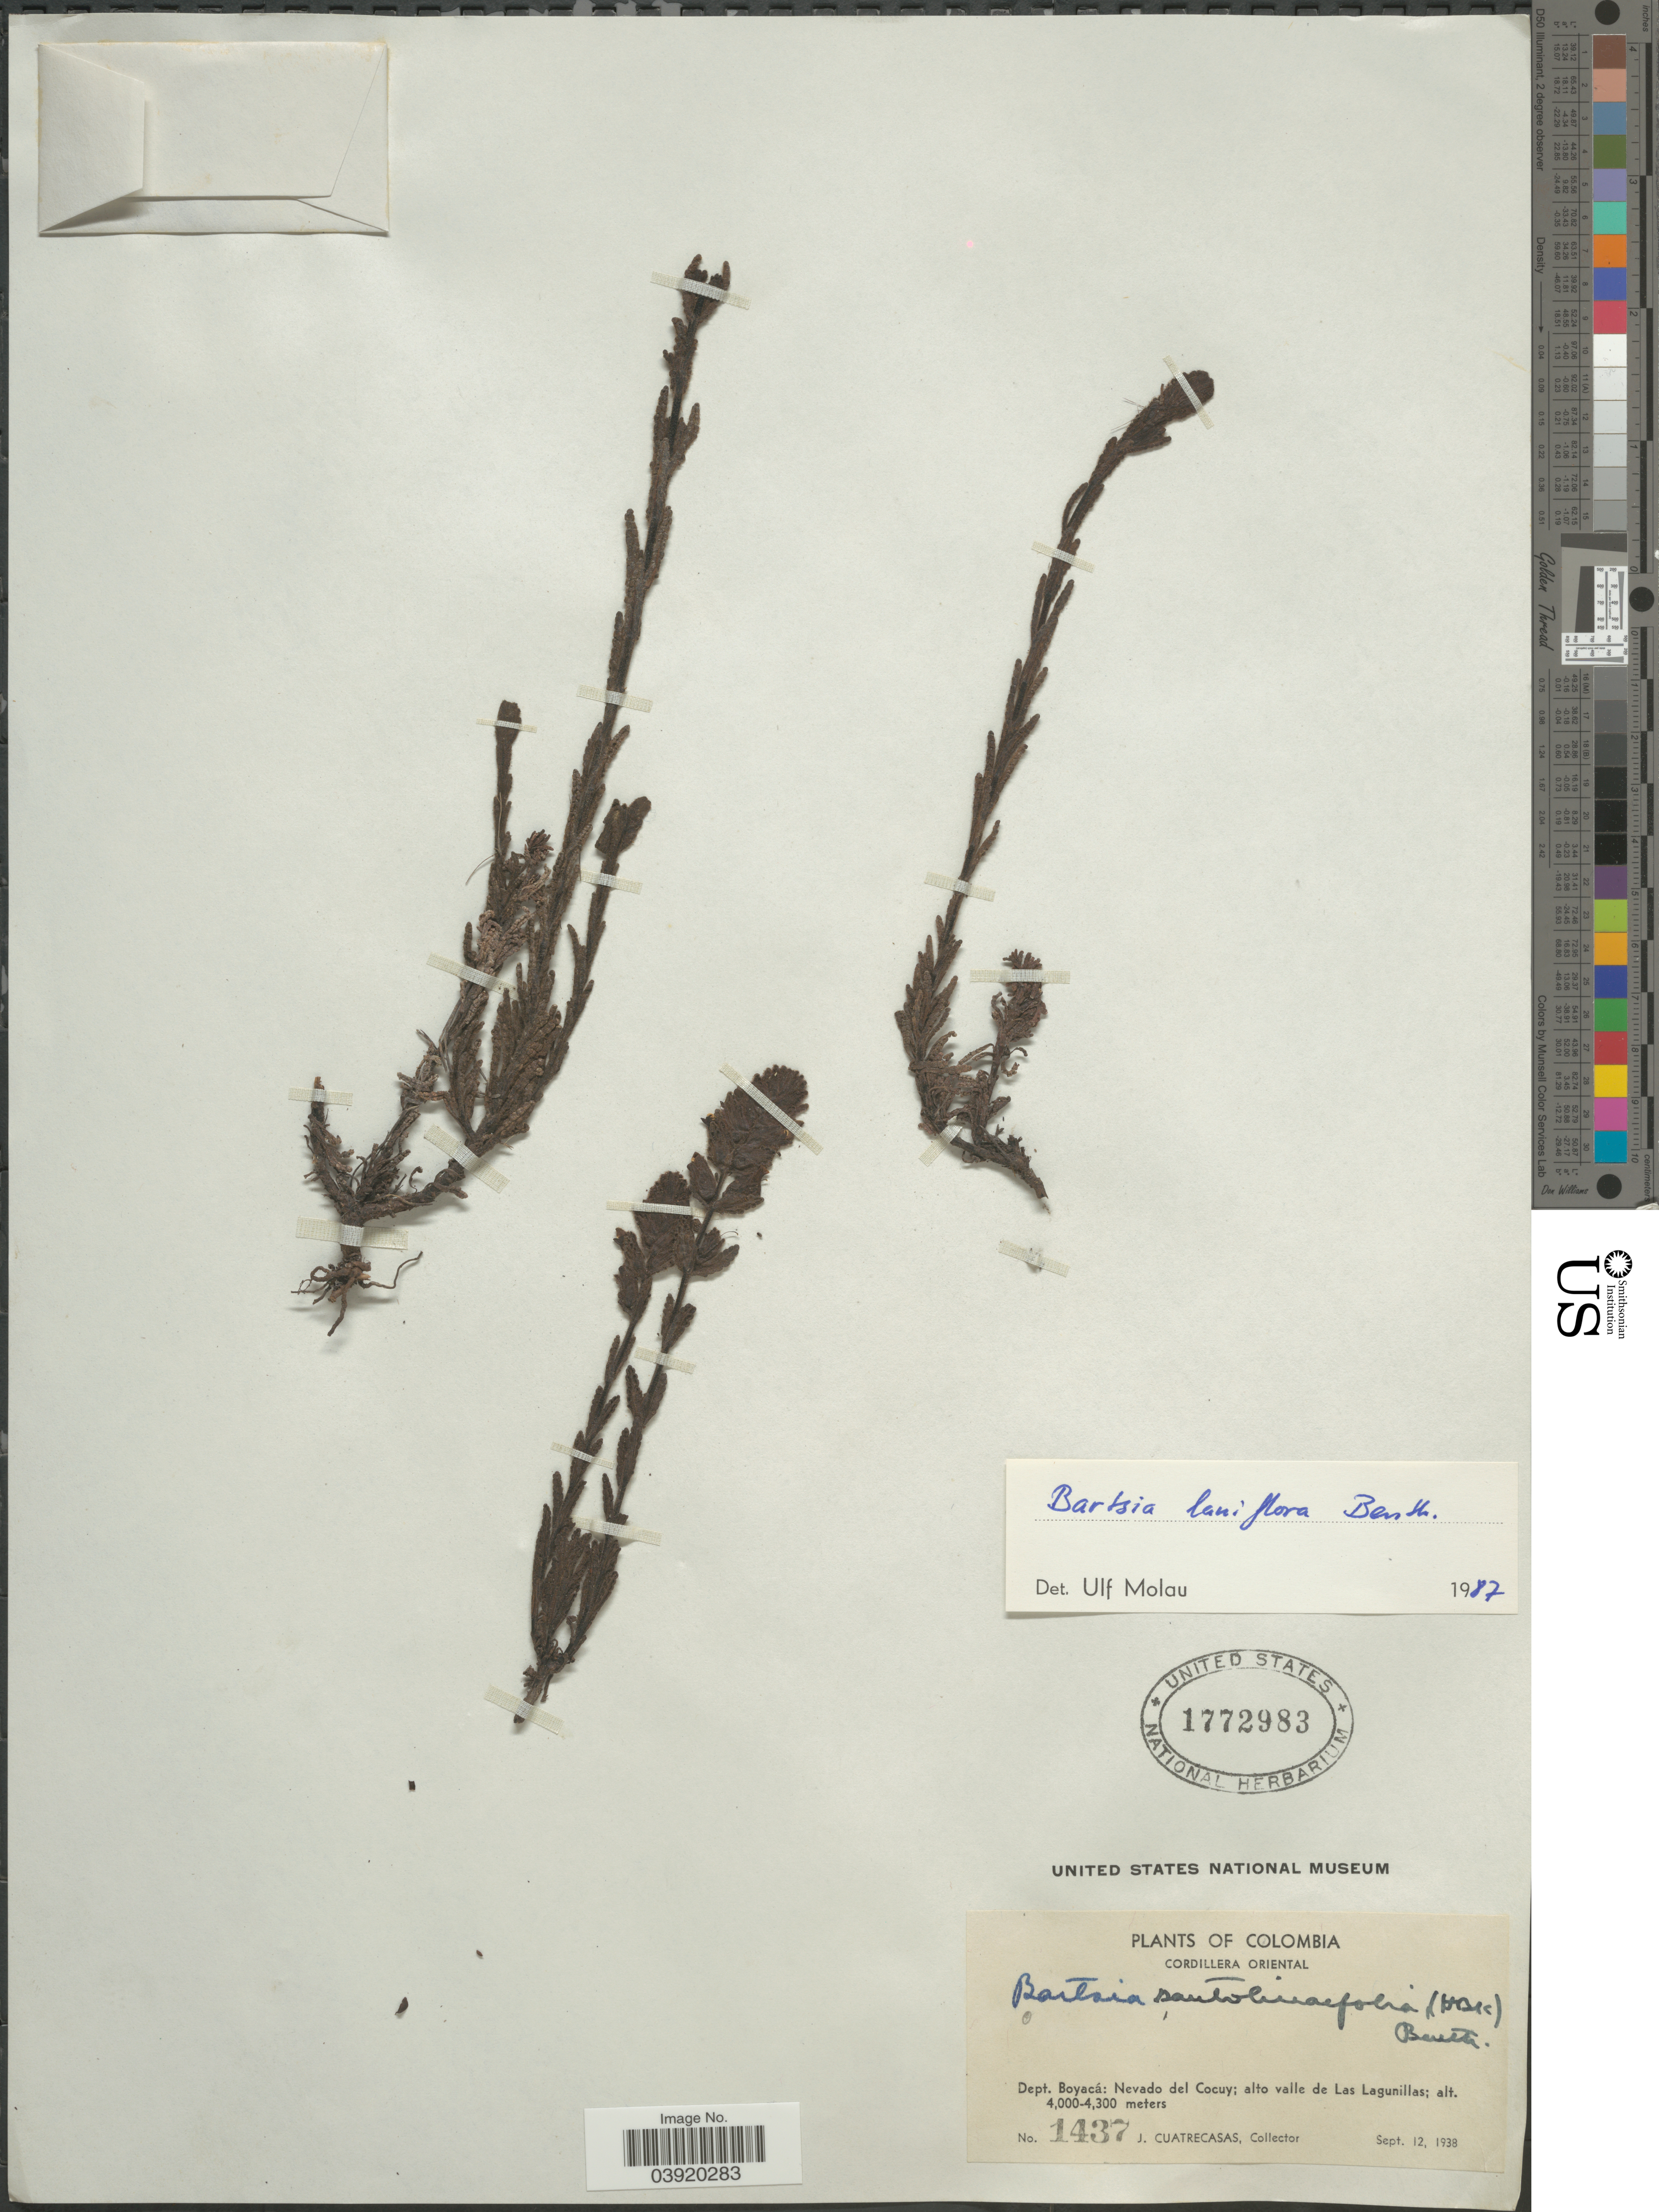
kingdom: Plantae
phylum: Tracheophyta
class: Magnoliopsida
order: Lamiales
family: Orobanchaceae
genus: Bartsia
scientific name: Bartsia laniflora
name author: Benth.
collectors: J. Cuatrecasas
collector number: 1437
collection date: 1938-09-12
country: Colombia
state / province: Boyacá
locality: Dept. Boyacá: Nevado del Cocuy; alto valle de Las Lagunillas.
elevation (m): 4000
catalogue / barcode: US 1772983